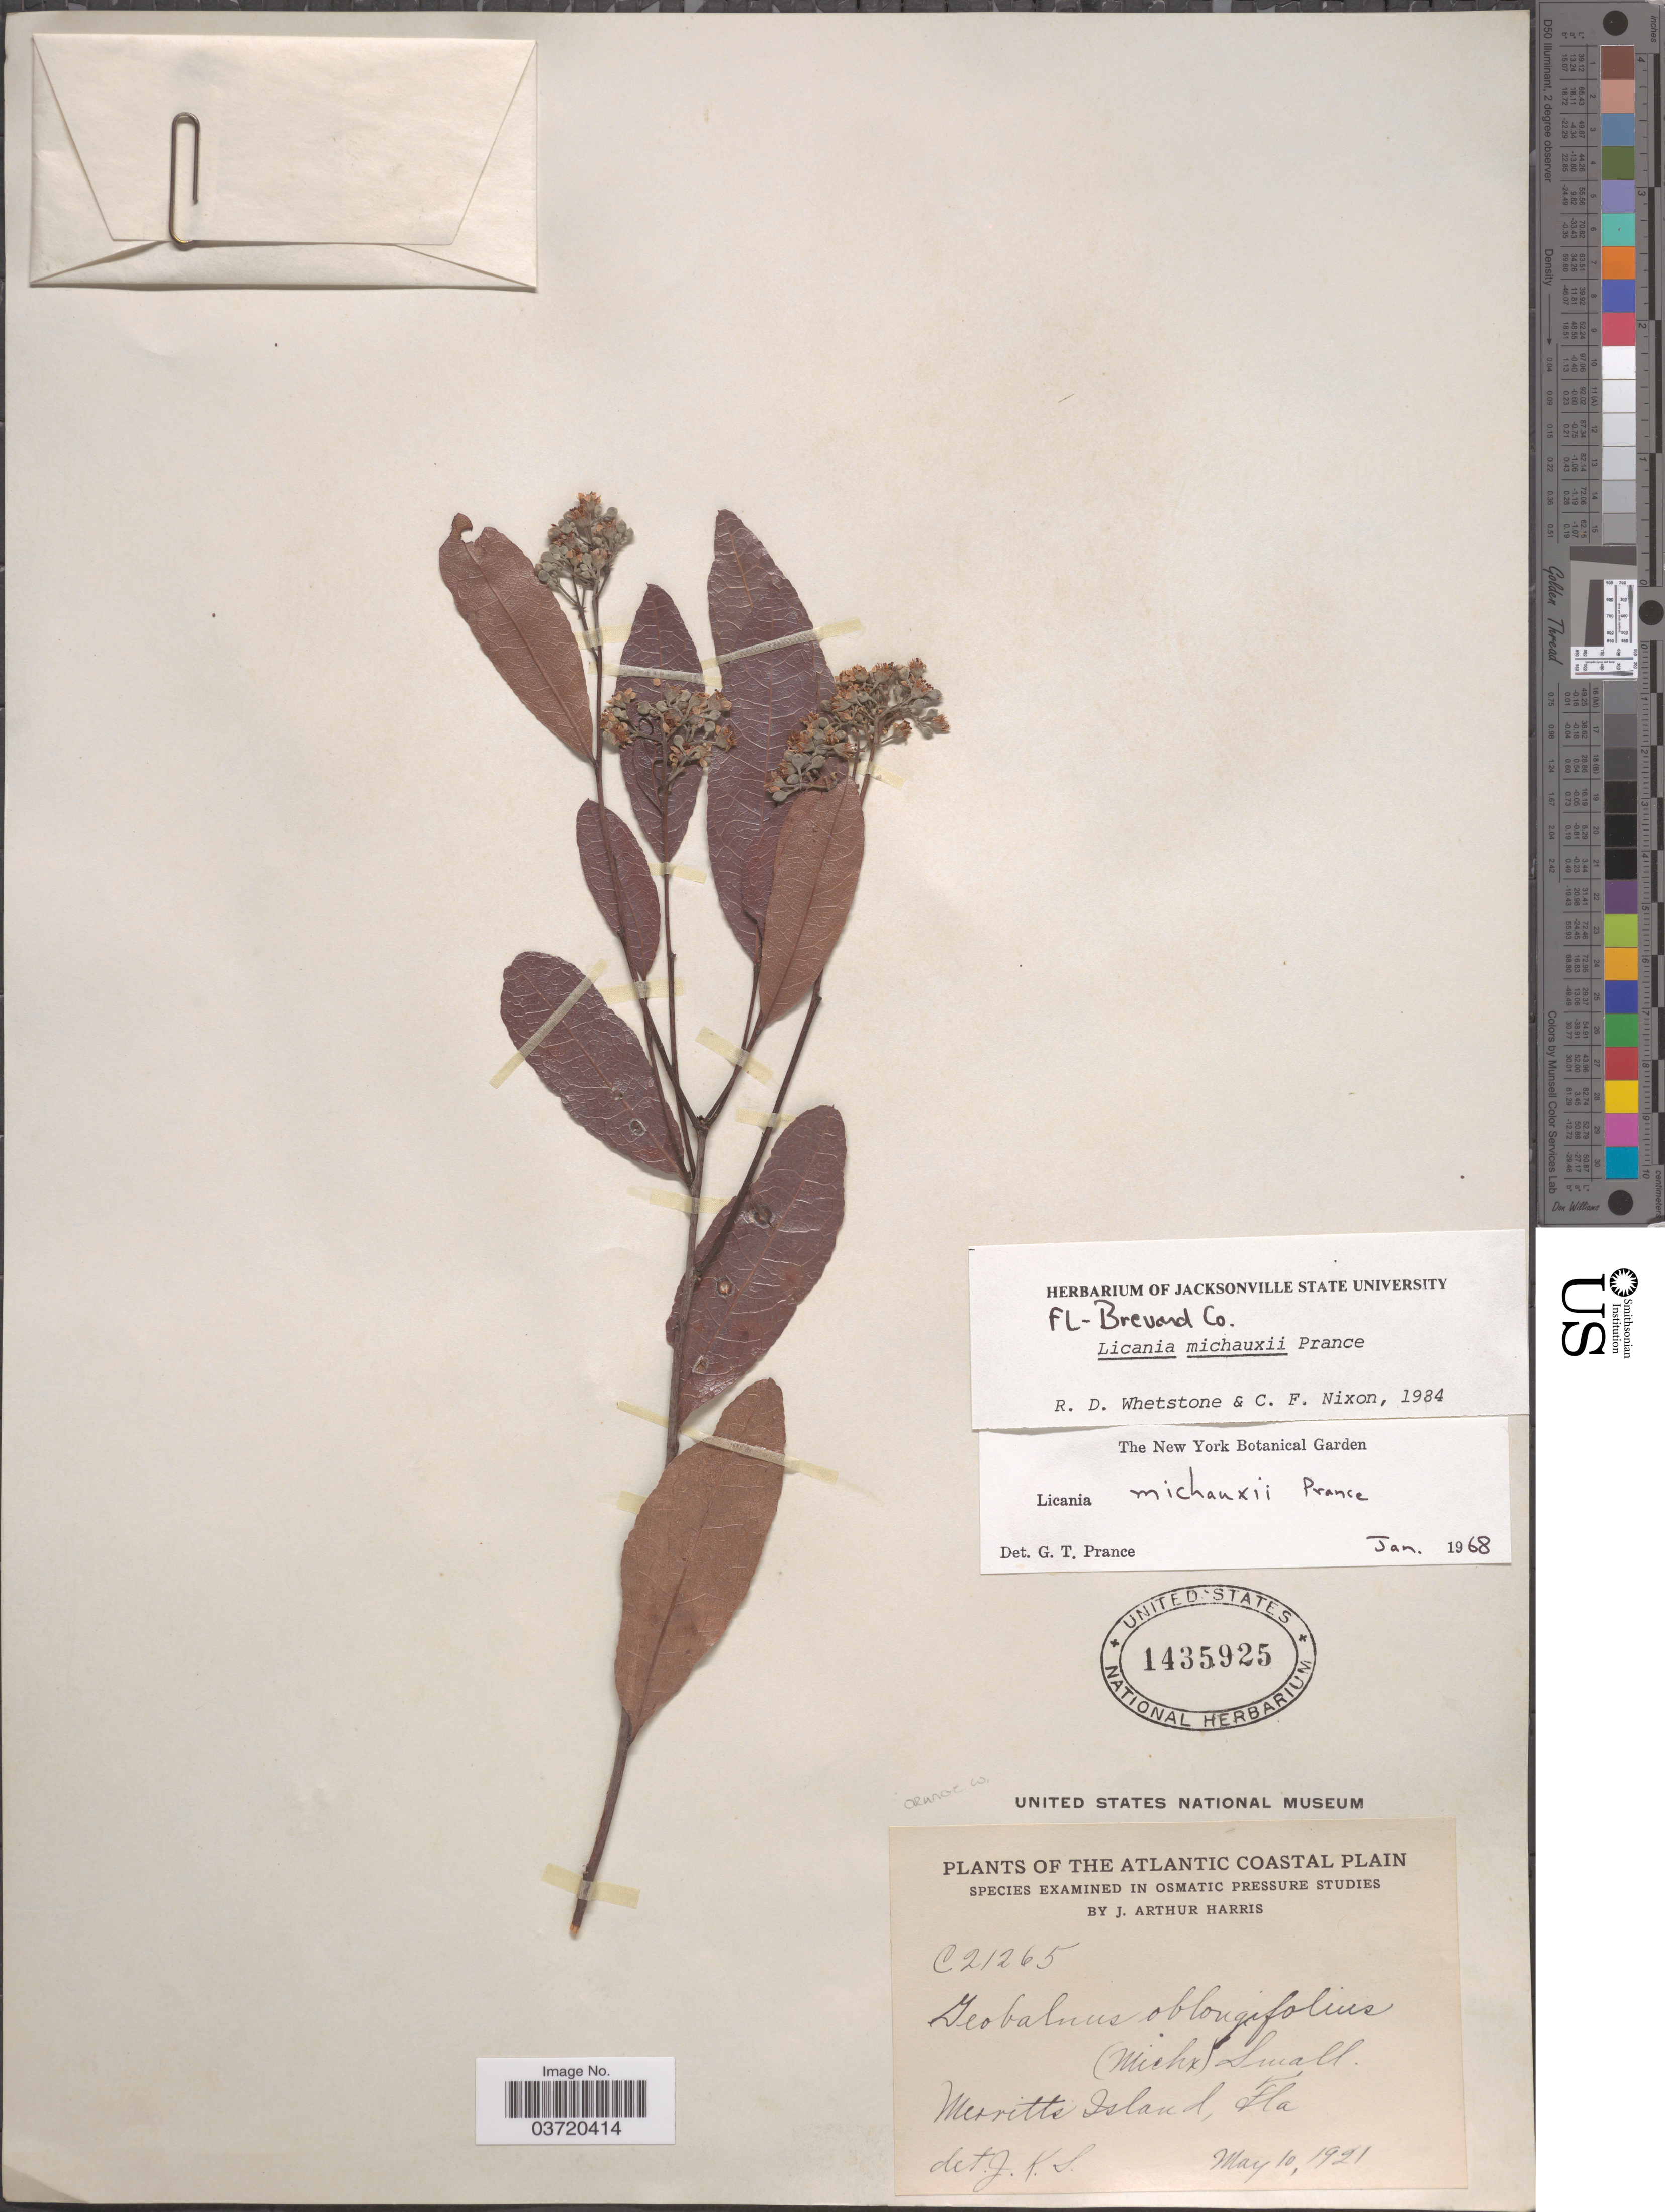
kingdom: Plantae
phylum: Tracheophyta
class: Magnoliopsida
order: Malpighiales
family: Chrysobalanaceae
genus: Geobalanus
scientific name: Geobalanus oblongifolius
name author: (Michx.) Small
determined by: Strong, M. T., (US), Smithsonian Institution - National Museum of Natural History (UNITED STATES)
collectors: J. A. Harris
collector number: C21265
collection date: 1921-05-10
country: United States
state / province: Florida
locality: Atlantic Coastal Plain. Merritts Island. Orange Co.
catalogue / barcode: US 1435925